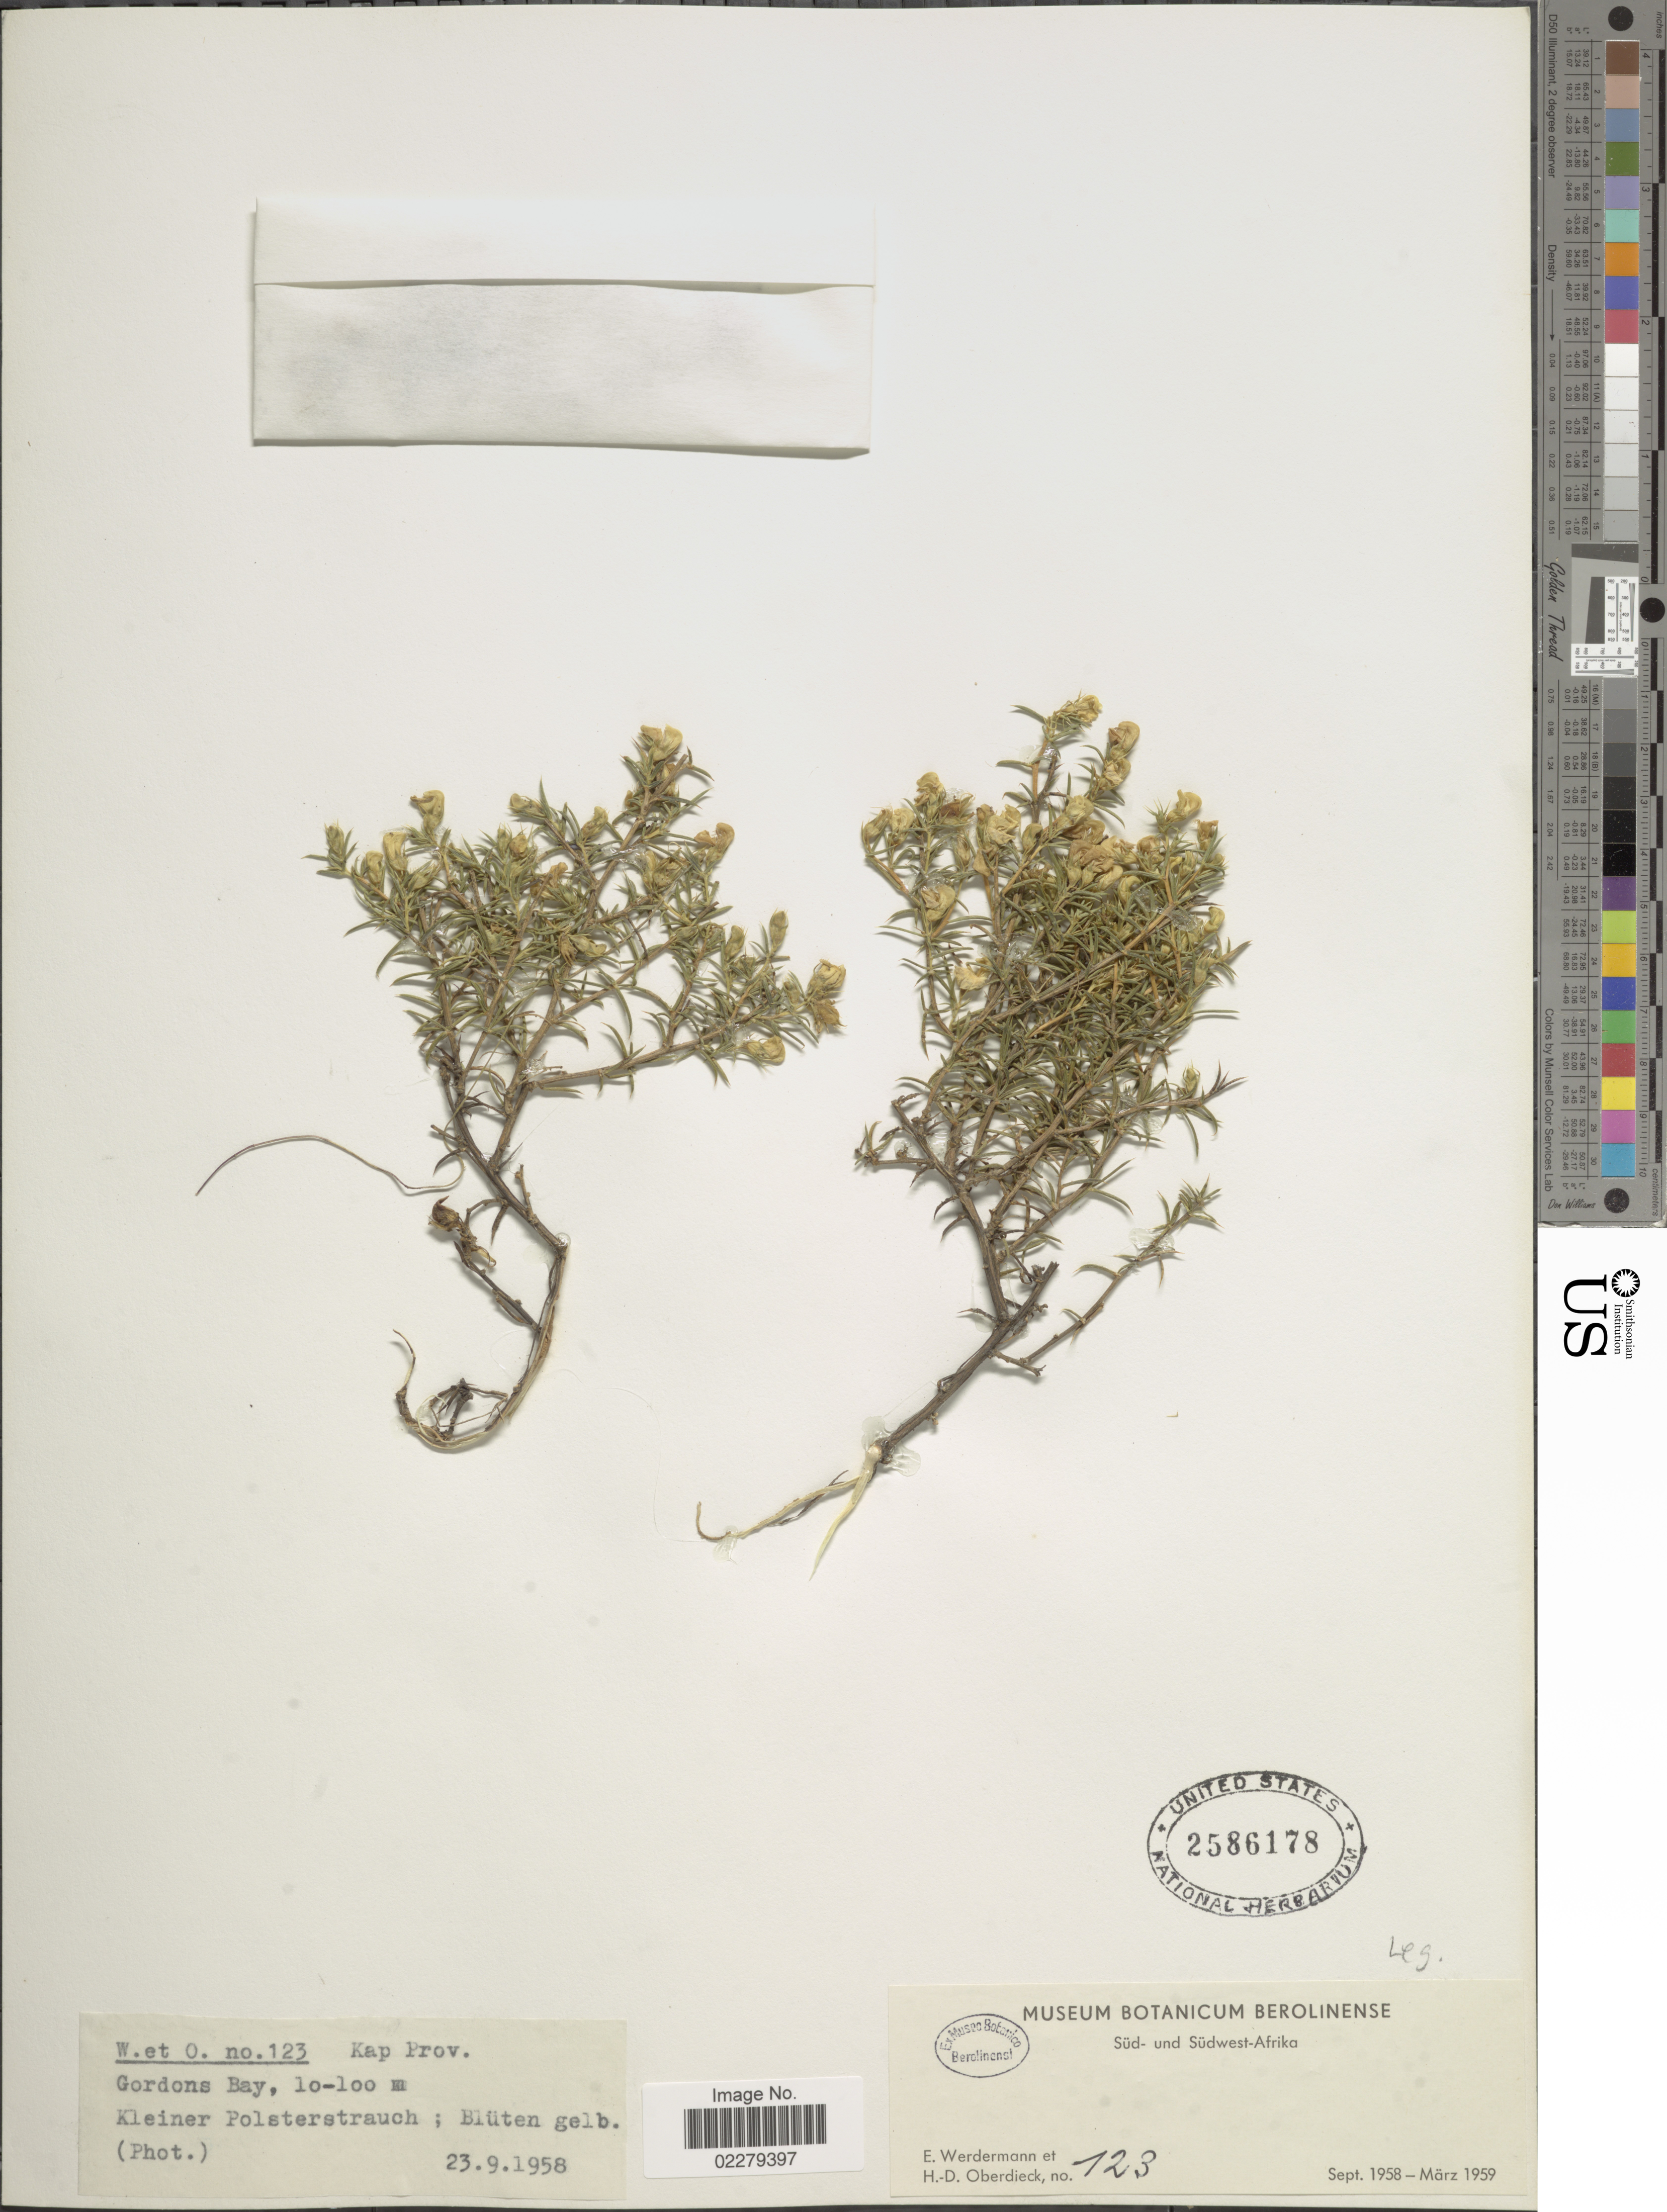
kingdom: Plantae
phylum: Tracheophyta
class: Magnoliopsida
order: Fabales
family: Fabaceae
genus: Aspalathus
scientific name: Aspalathus sp.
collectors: E. Werdermann & H. Oberdieck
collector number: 123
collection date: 1958-09-23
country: South Africa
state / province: Western Cape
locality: Sud- und Sudwest- Afrika. Kap Prov. Gordons Bay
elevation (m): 10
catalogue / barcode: US 2586178